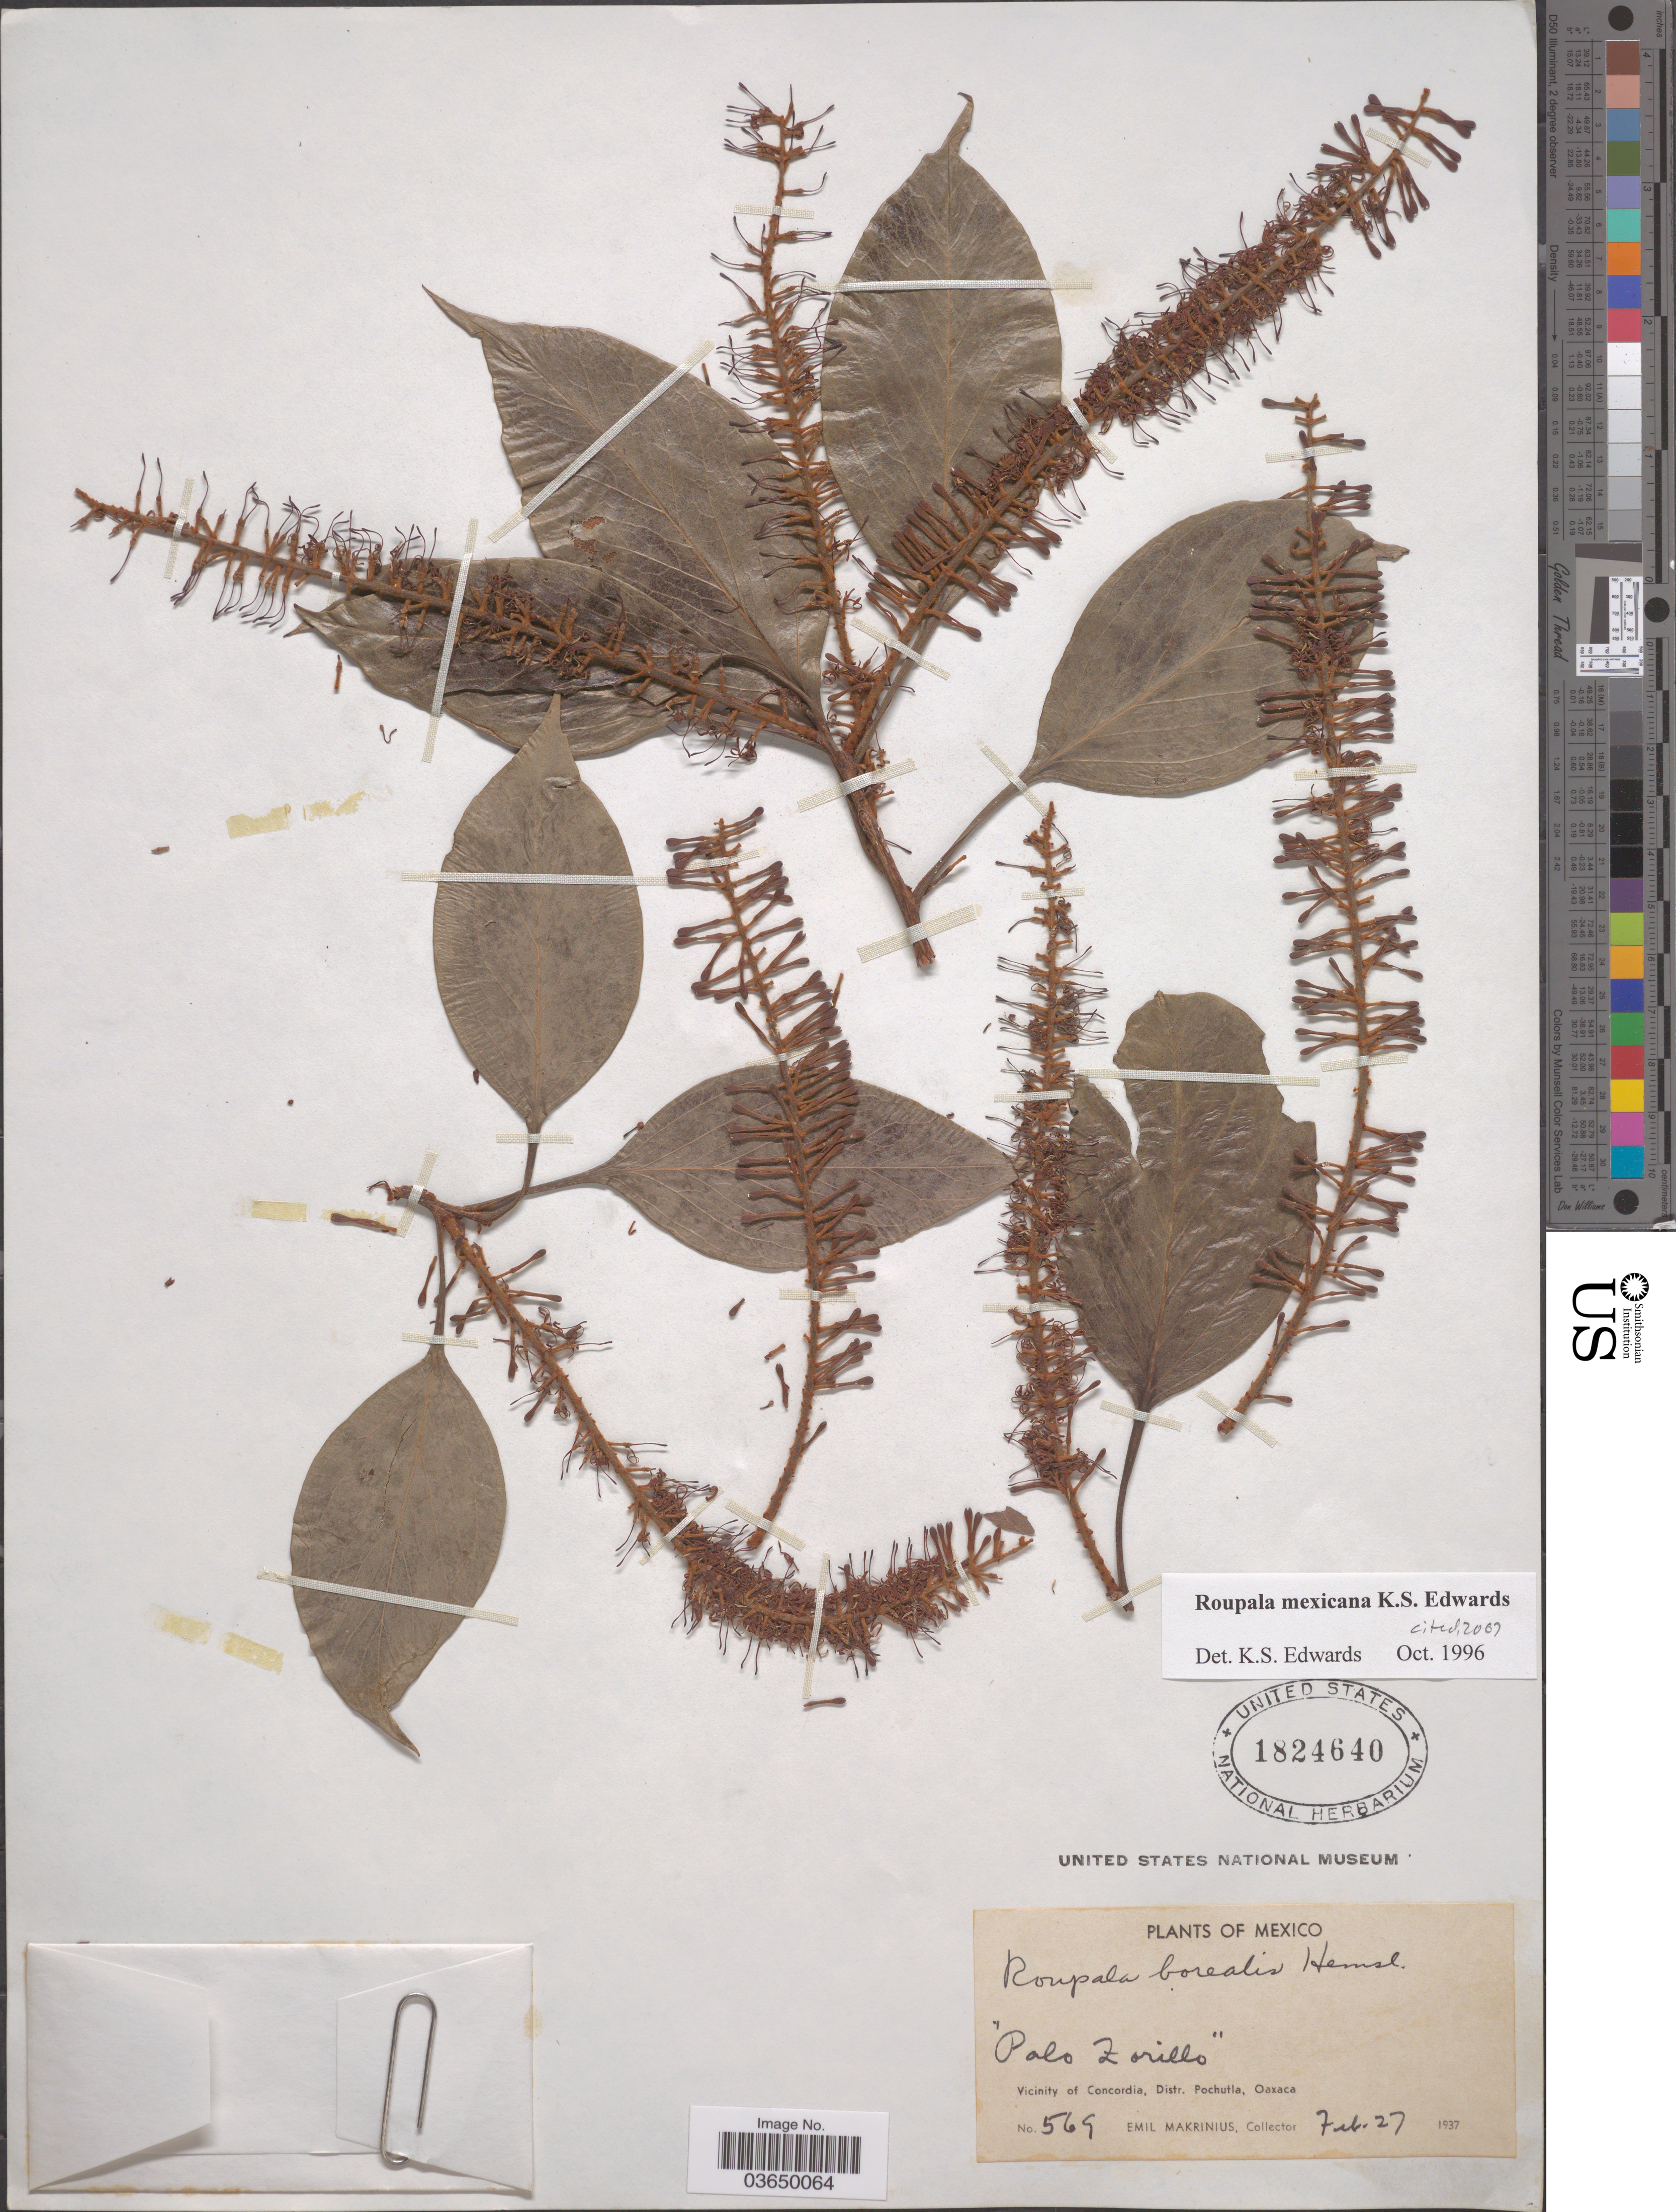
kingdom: Plantae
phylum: Tracheophyta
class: Magnoliopsida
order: Proteales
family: Proteaceae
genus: Roupala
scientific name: Roupala mexicana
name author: K.S. Edwards & Prance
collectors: E. Makrinius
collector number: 569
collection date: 1937-02-27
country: Mexico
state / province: Oaxaca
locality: Vicinity of Concordia, Distr. Pochutla.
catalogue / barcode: US 1824640